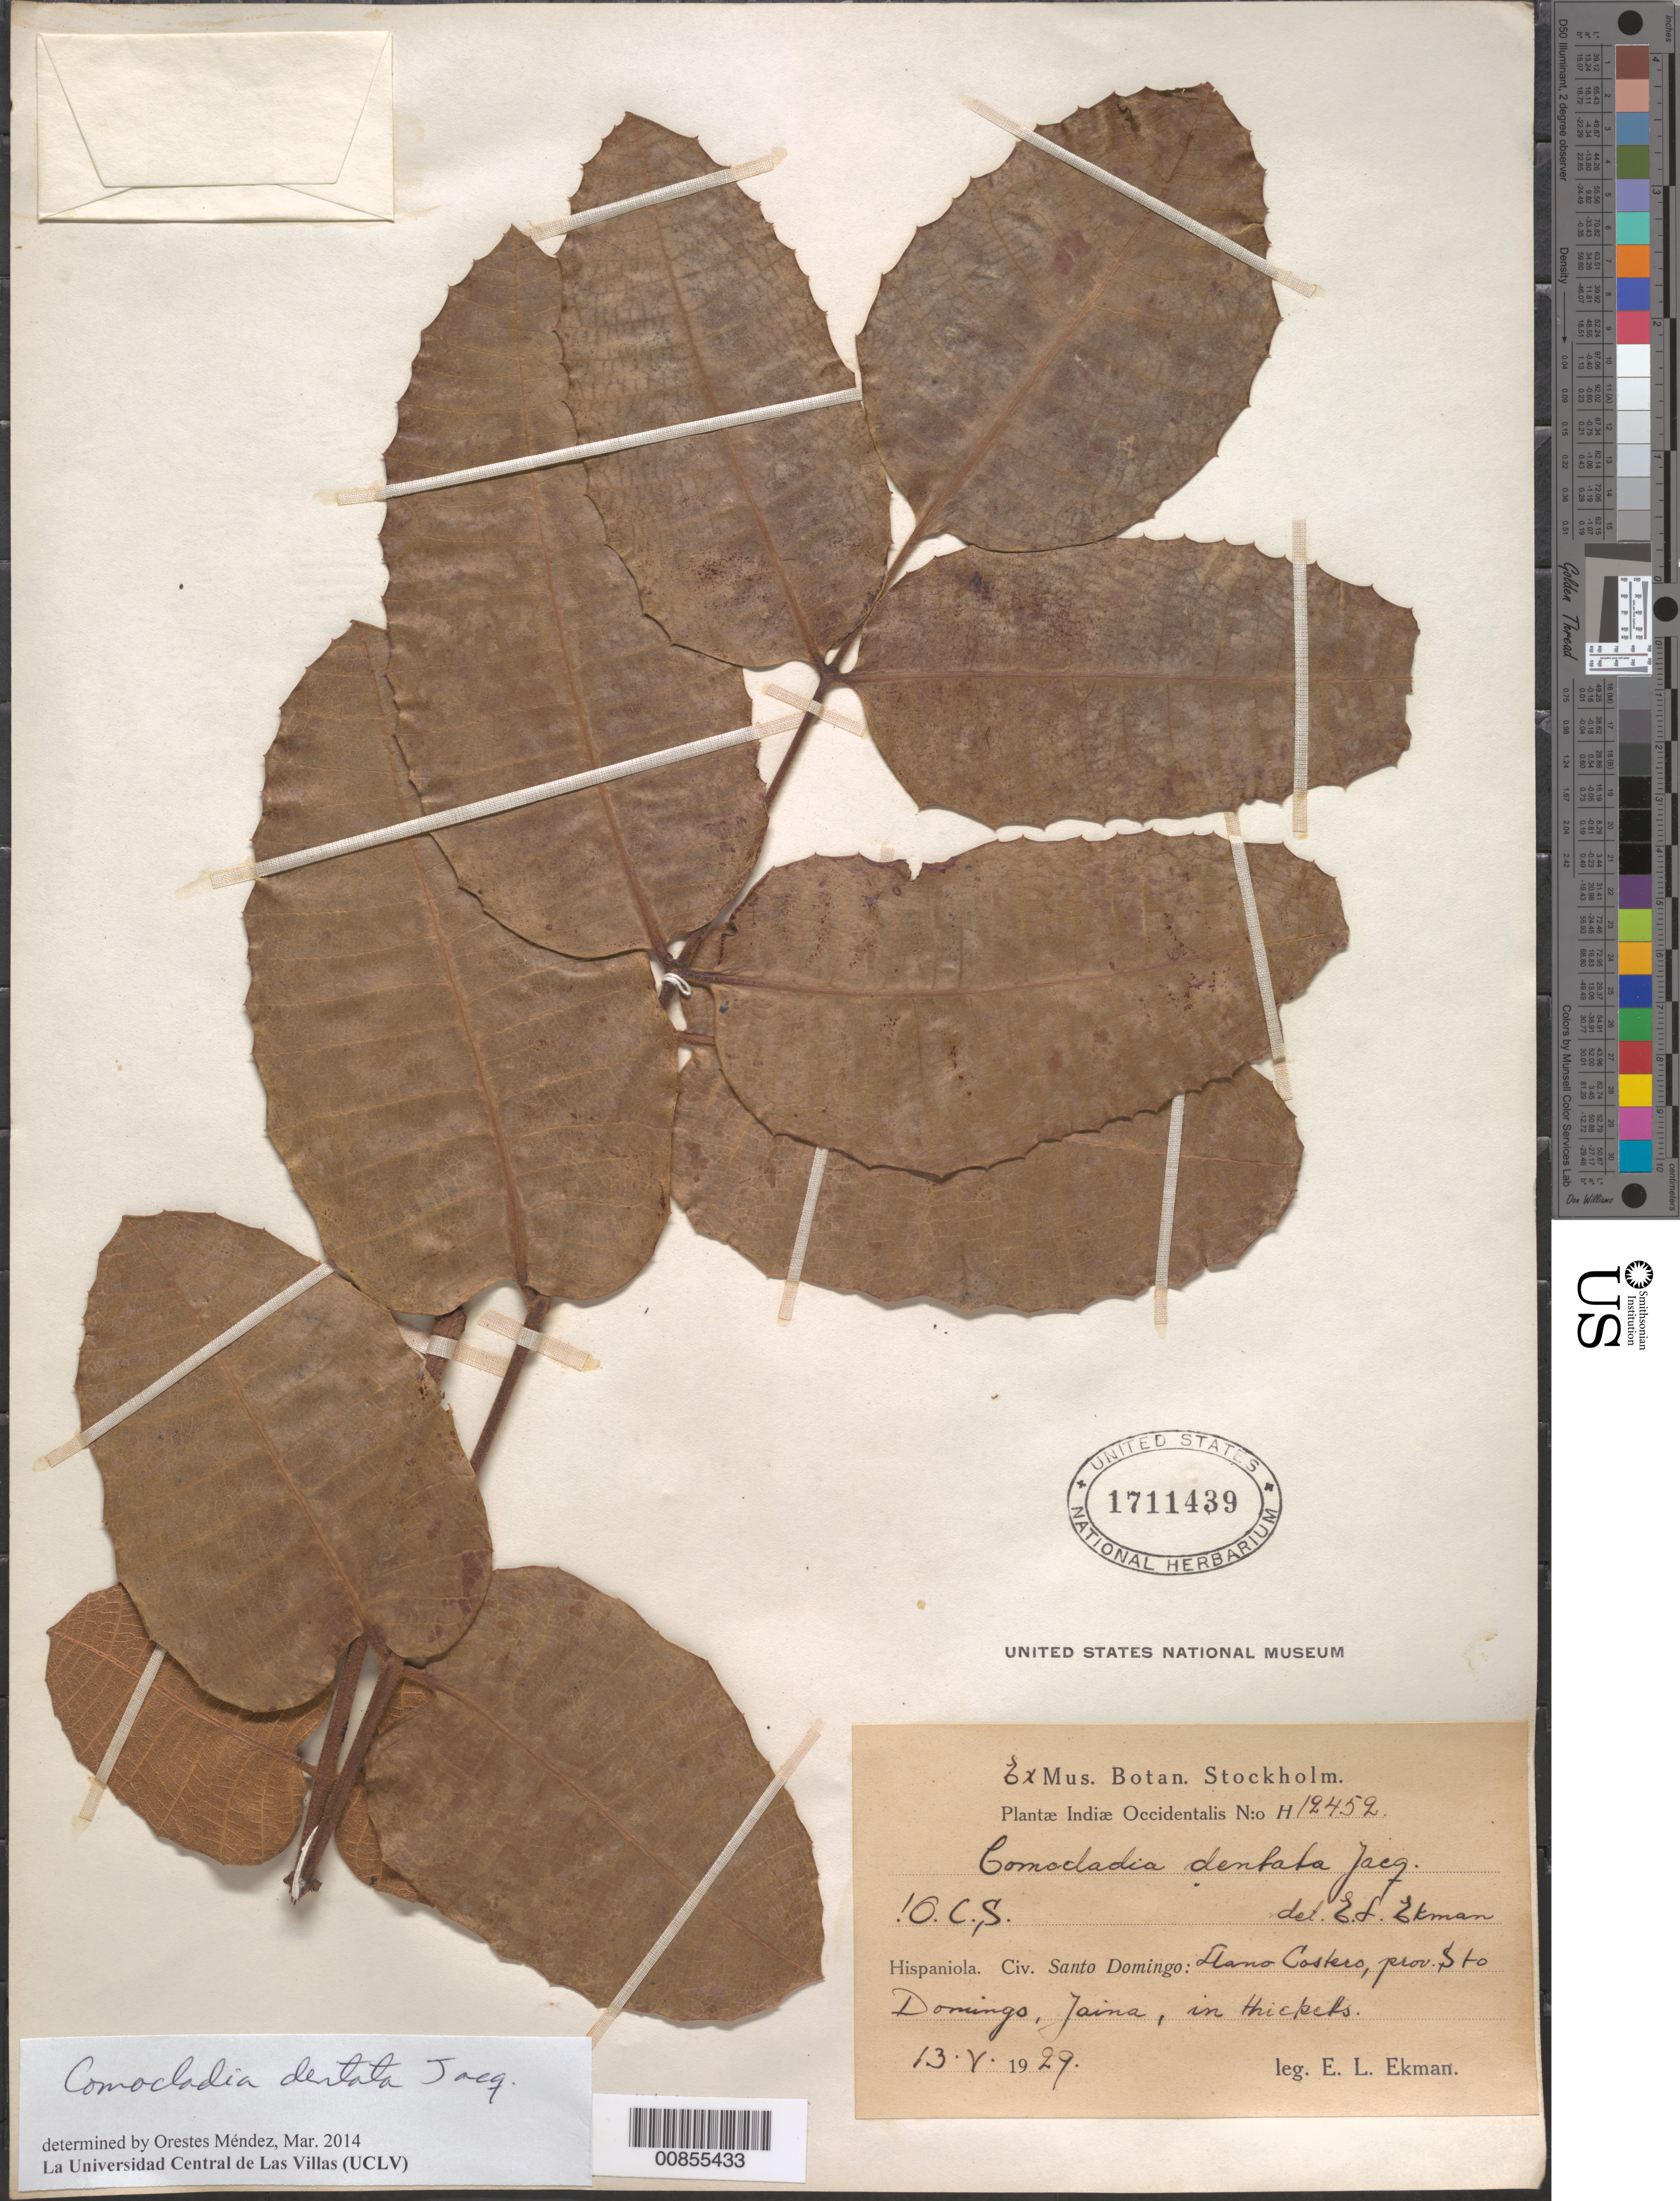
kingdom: Plantae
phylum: Tracheophyta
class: Magnoliopsida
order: Sapindales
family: Anacardiaceae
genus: Comocladia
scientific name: Comocladia dentata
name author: Jacq.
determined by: Méndez, Orestes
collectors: E. L. Ekman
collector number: H 12452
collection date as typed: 13 May 1929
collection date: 1929-05-13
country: Dominican Republic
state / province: Distrito Nacional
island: Hispaniola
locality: Llano Costero, Haina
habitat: In thickets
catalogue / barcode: US 1711439